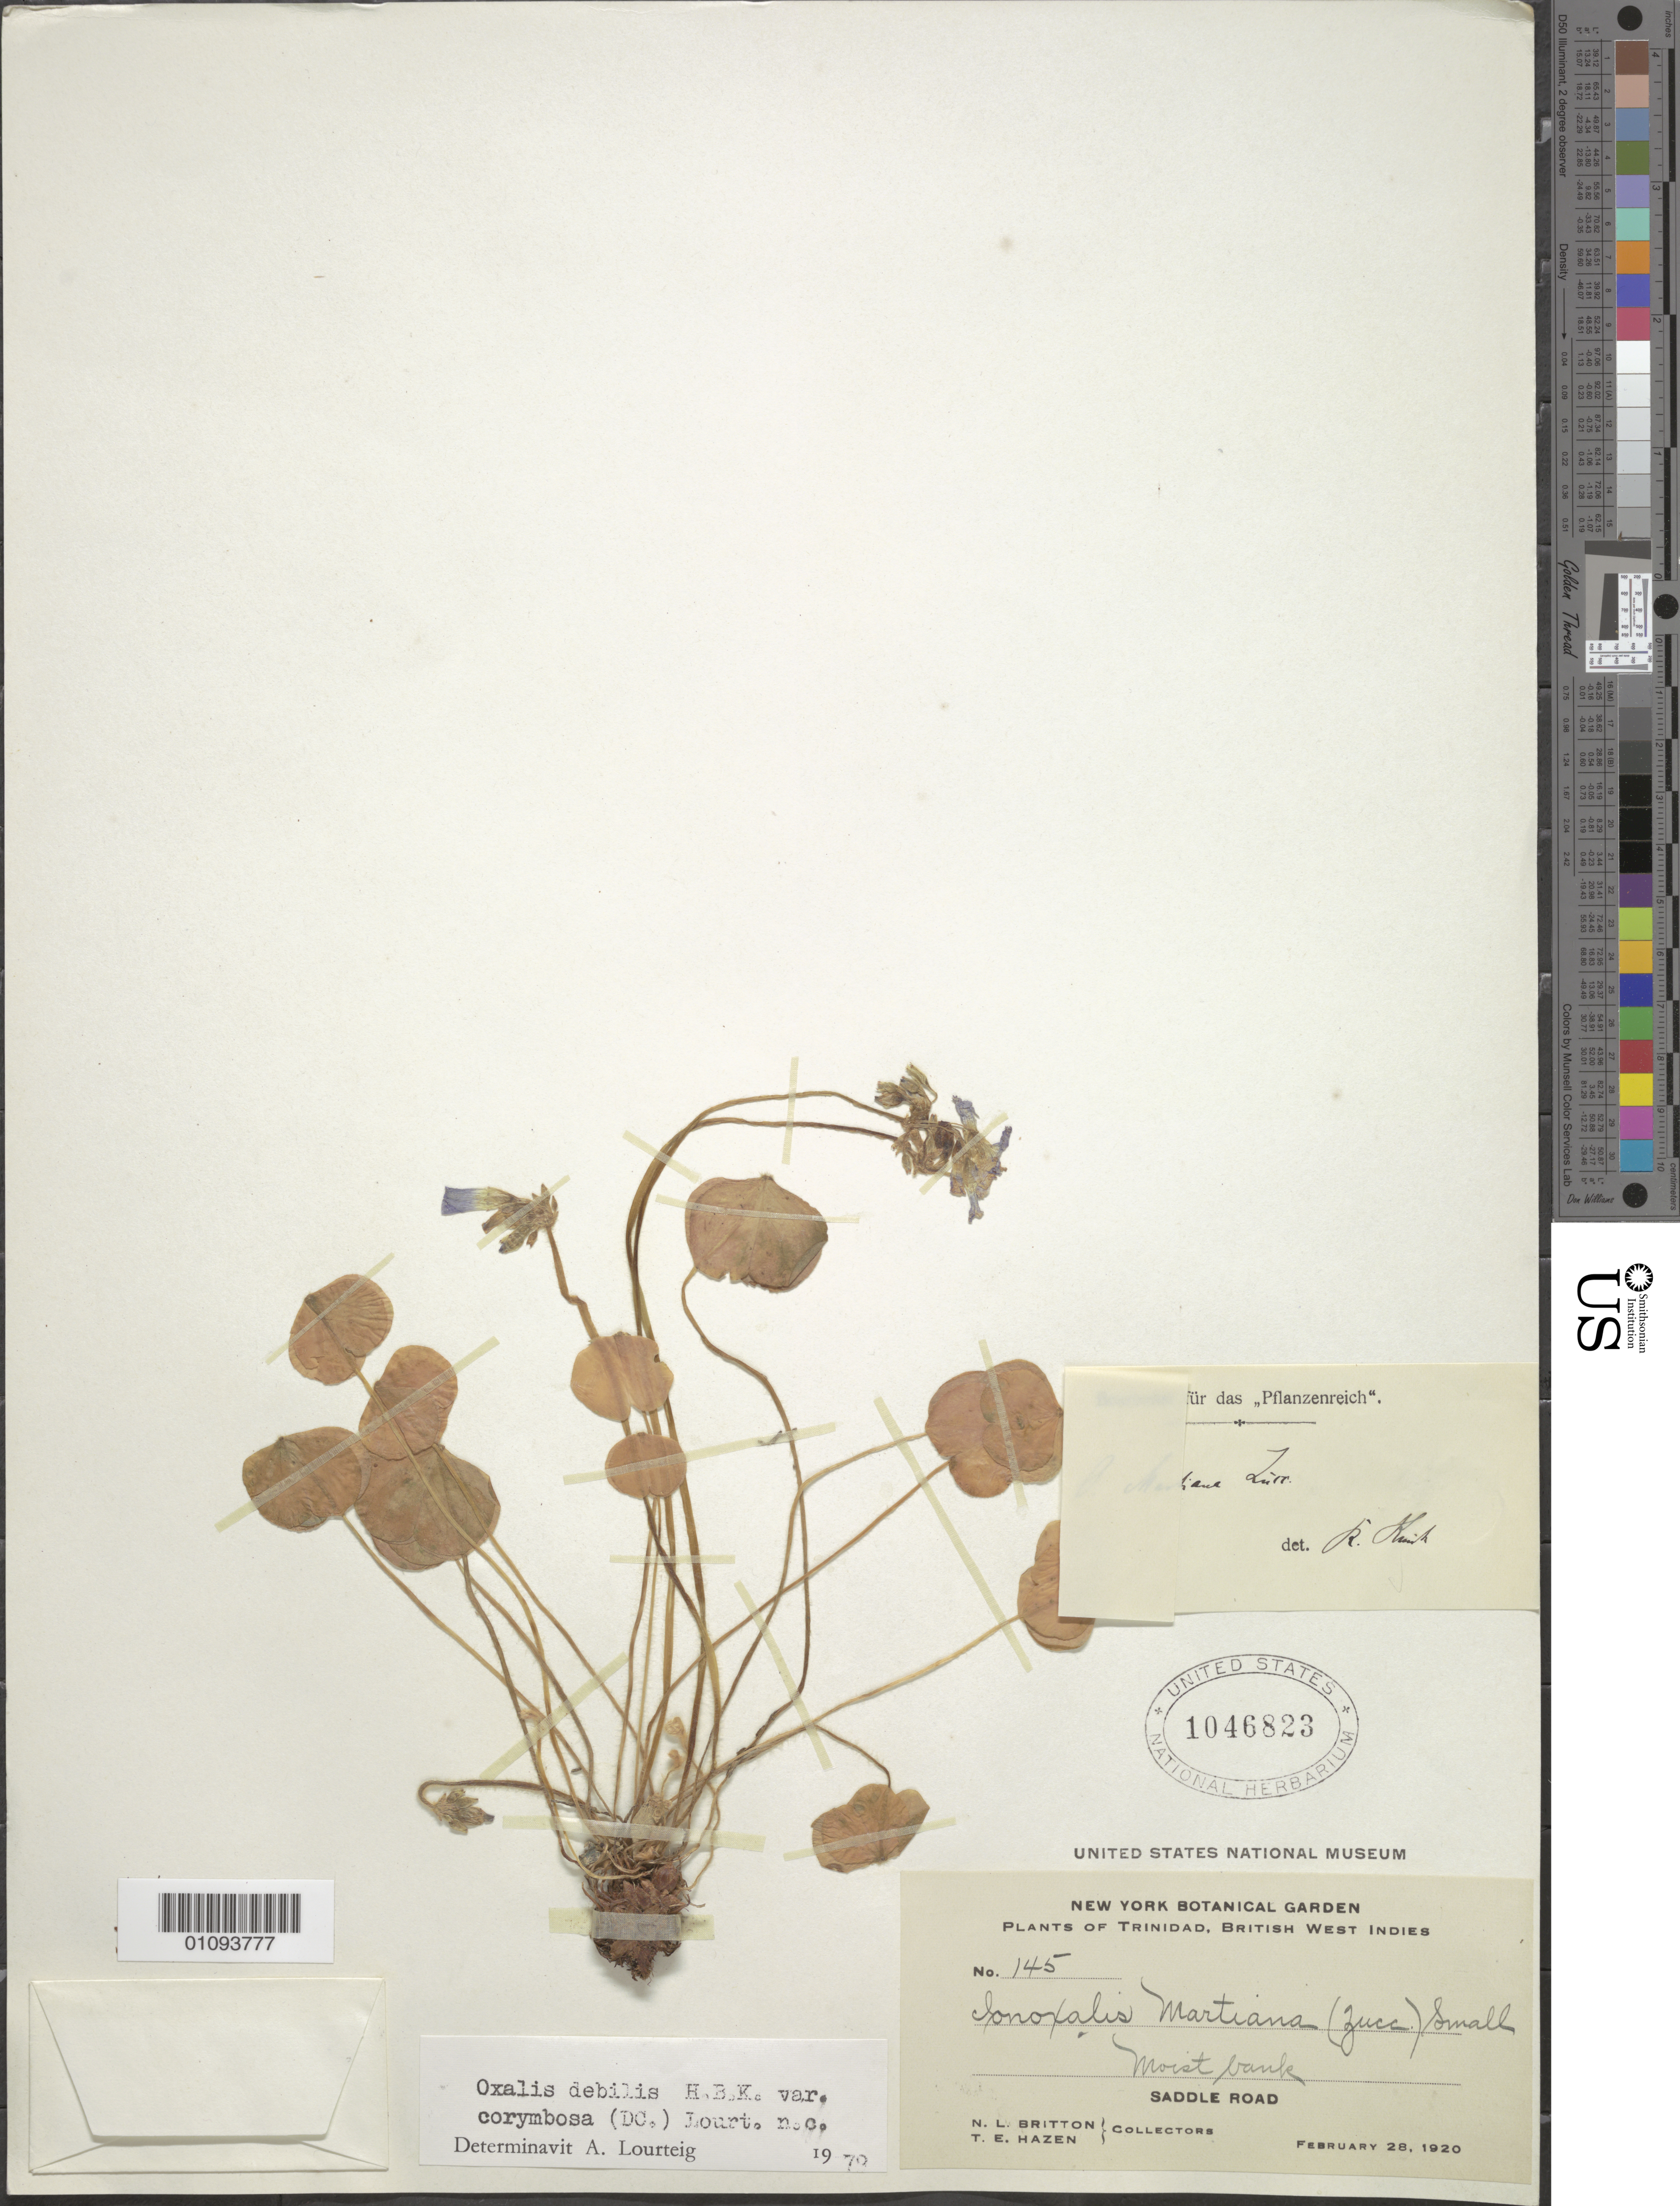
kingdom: Plantae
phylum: Tracheophyta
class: Magnoliopsida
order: Oxalidales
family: Oxalidaceae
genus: Oxalis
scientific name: Oxalis debilis var. corymbosa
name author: (DC.) Lourteig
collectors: N. Britton & T. E. Hazen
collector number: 145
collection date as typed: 28 Feb 1920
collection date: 1920-02-28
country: Trinidad and Tobago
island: Trinidad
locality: Saddle Road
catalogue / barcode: US 1046823